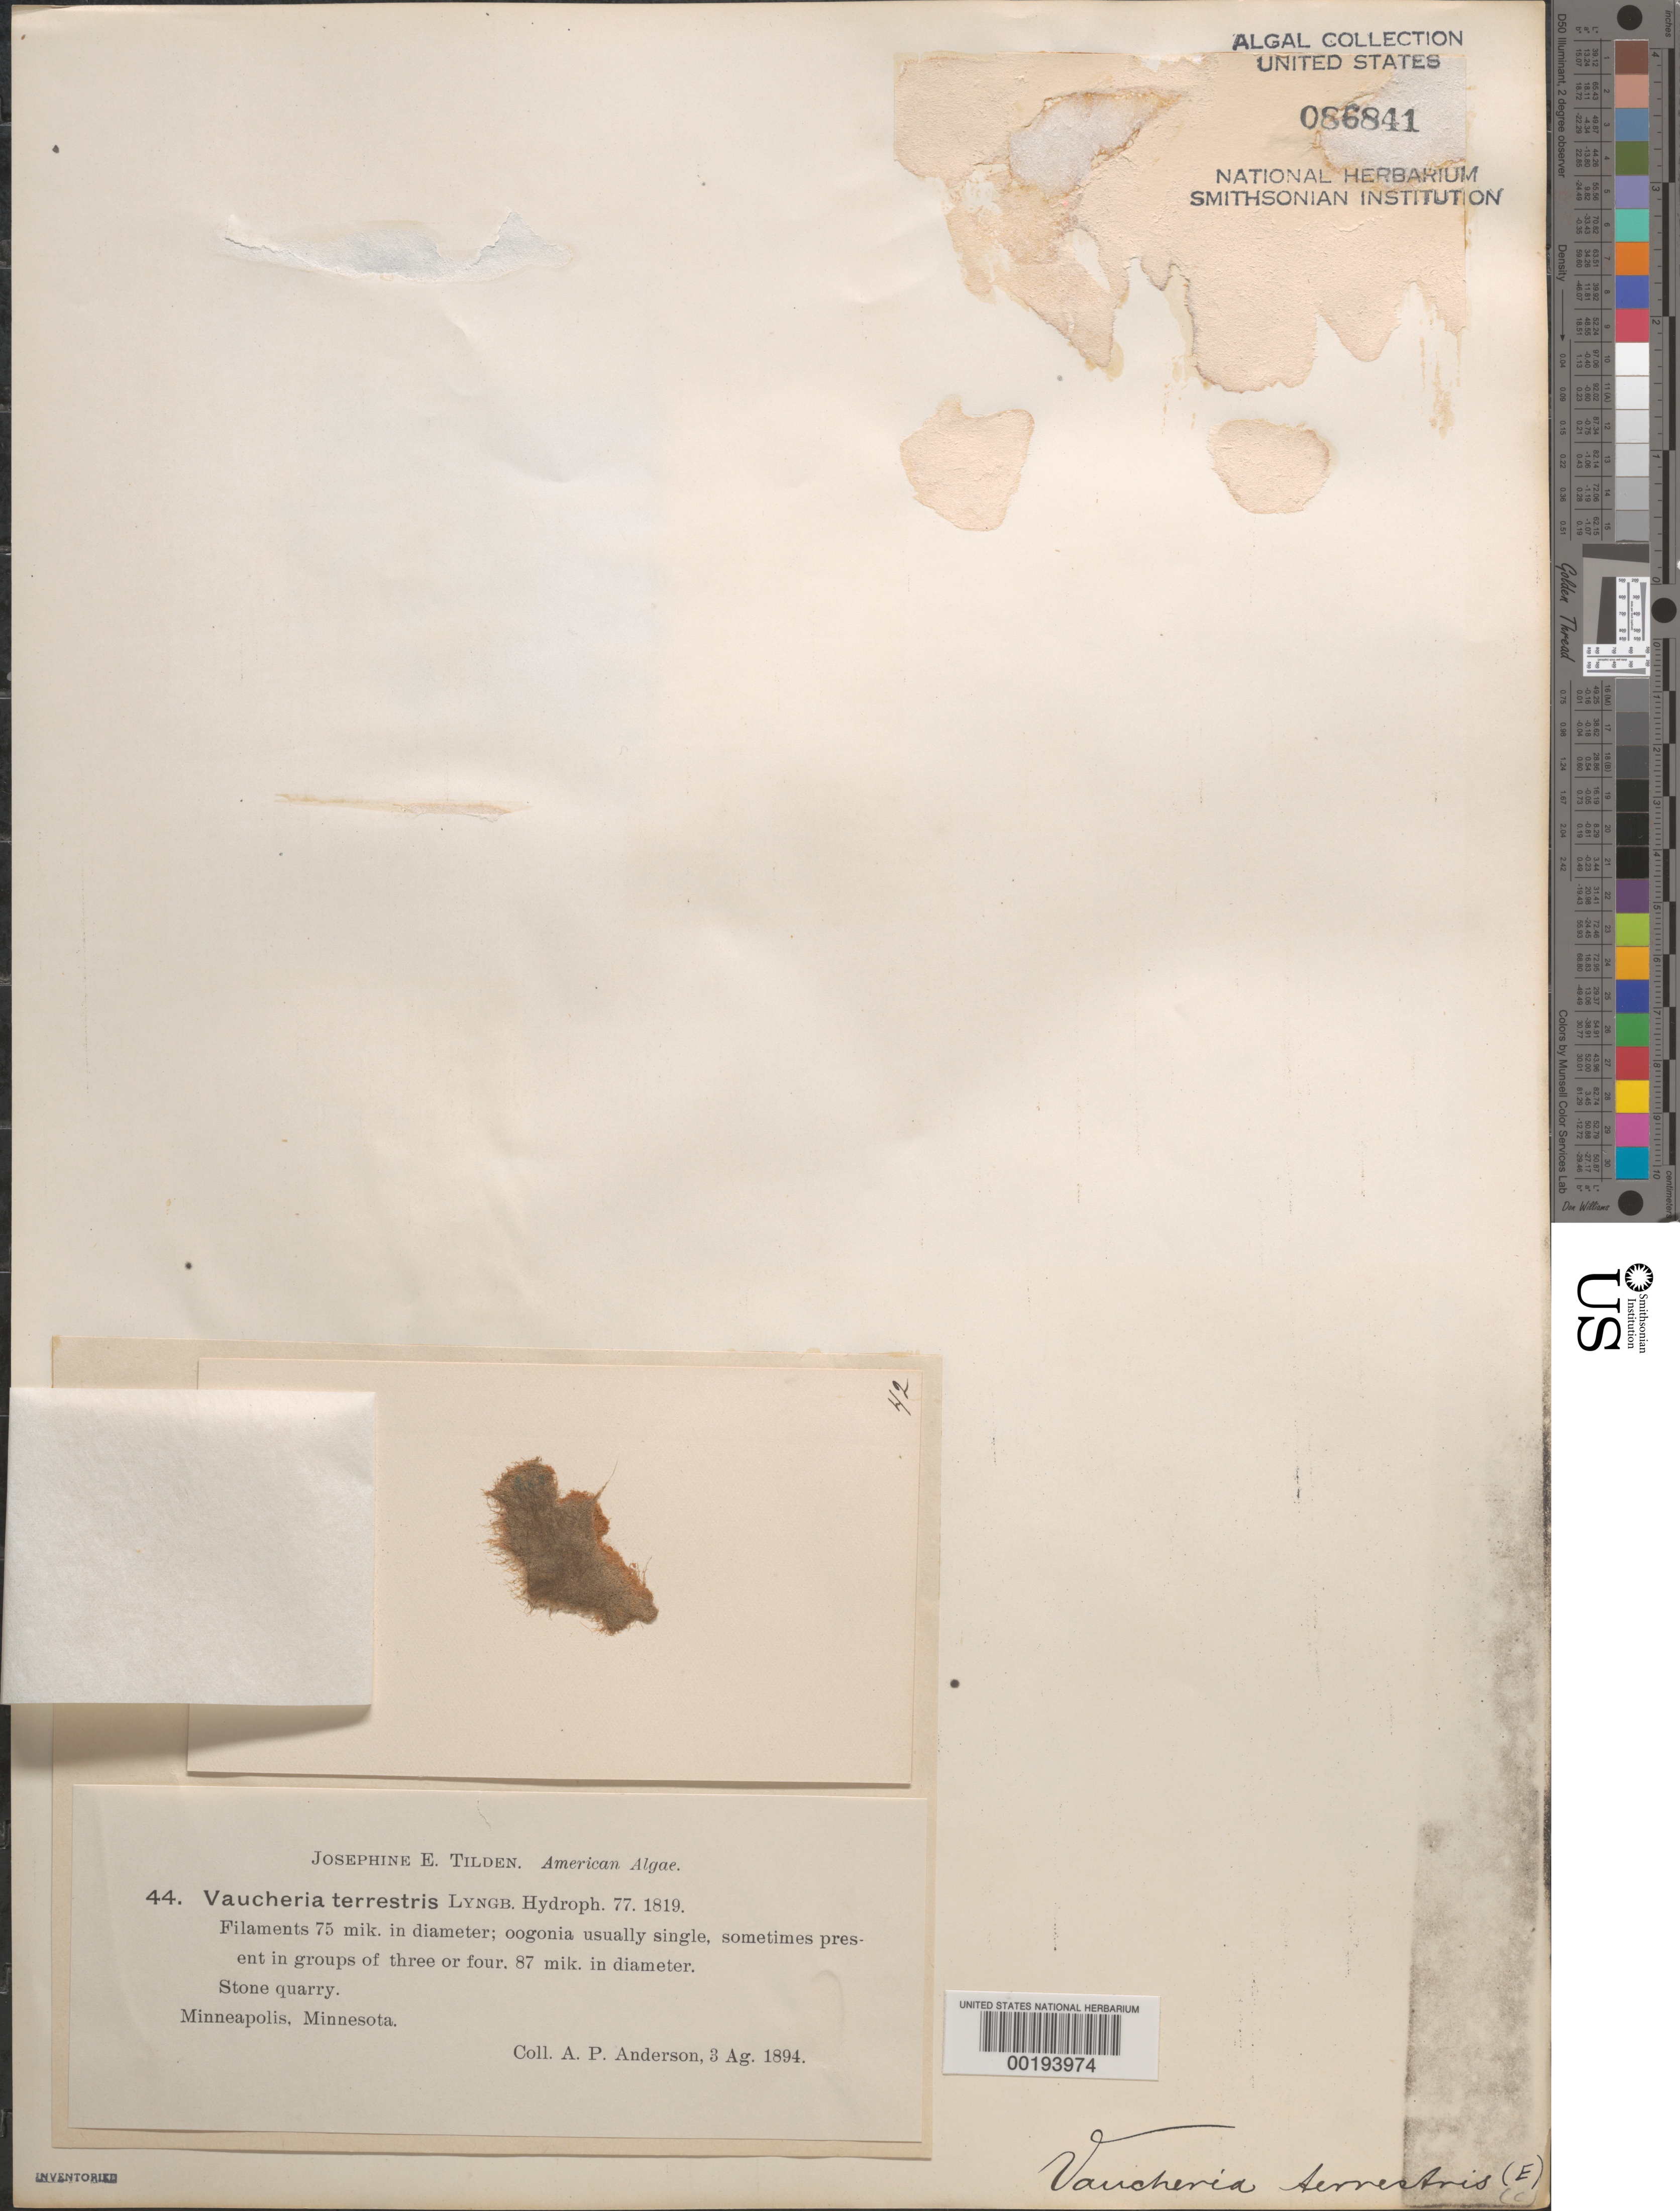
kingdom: Chromista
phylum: Ochrophyta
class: Xanthophyceae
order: Vaucheriales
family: Vaucheriaceae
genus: Vaucheria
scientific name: Vaucheria terrestris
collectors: A. P. Anderson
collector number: JET 44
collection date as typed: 03 Aug 1894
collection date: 1894-08-03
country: United States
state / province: Minnesota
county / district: Hennepin County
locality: Minneapolis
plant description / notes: Tilden, American Algae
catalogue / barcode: US 86841